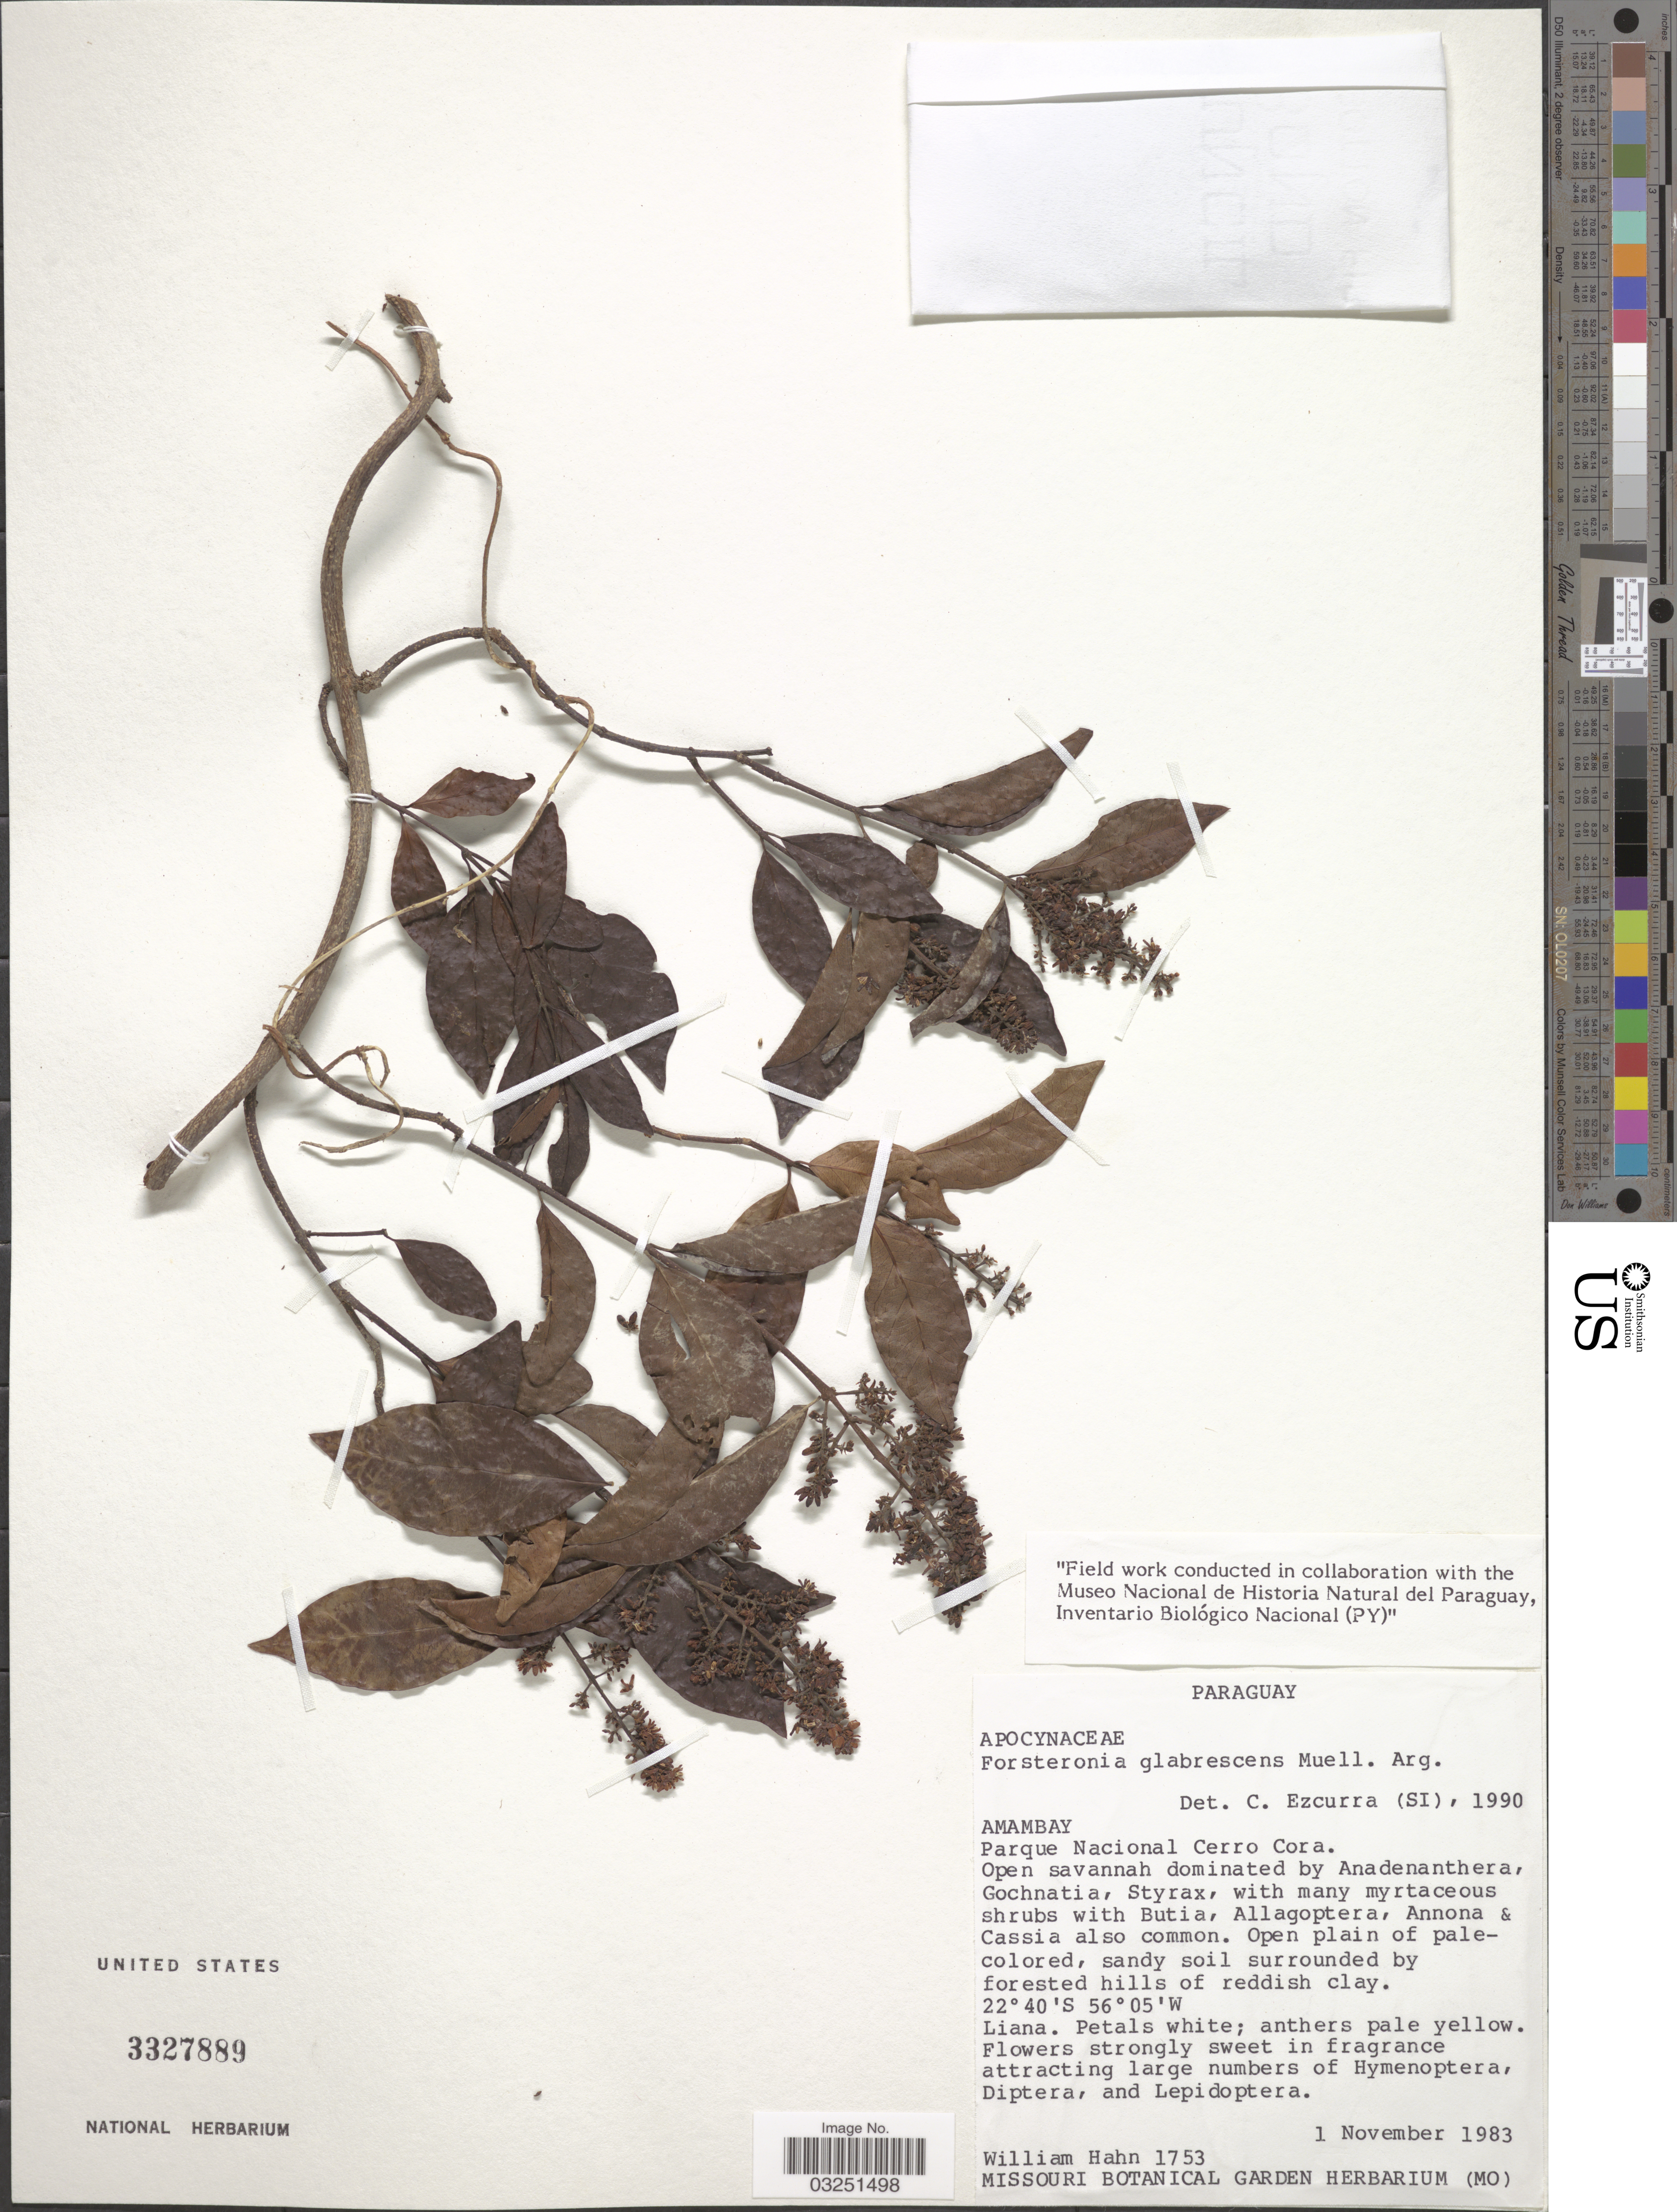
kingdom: Plantae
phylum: Tracheophyta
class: Magnoliopsida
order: Gentianales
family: Apocynaceae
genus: Forsteronia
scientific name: Forsteronia glabrescens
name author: Müll. Arg.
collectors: W. Hahn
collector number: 1753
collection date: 1983-11-01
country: Paraguay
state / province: Amambay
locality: Parque Nacional Cerro Cora.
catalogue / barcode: US 3327889